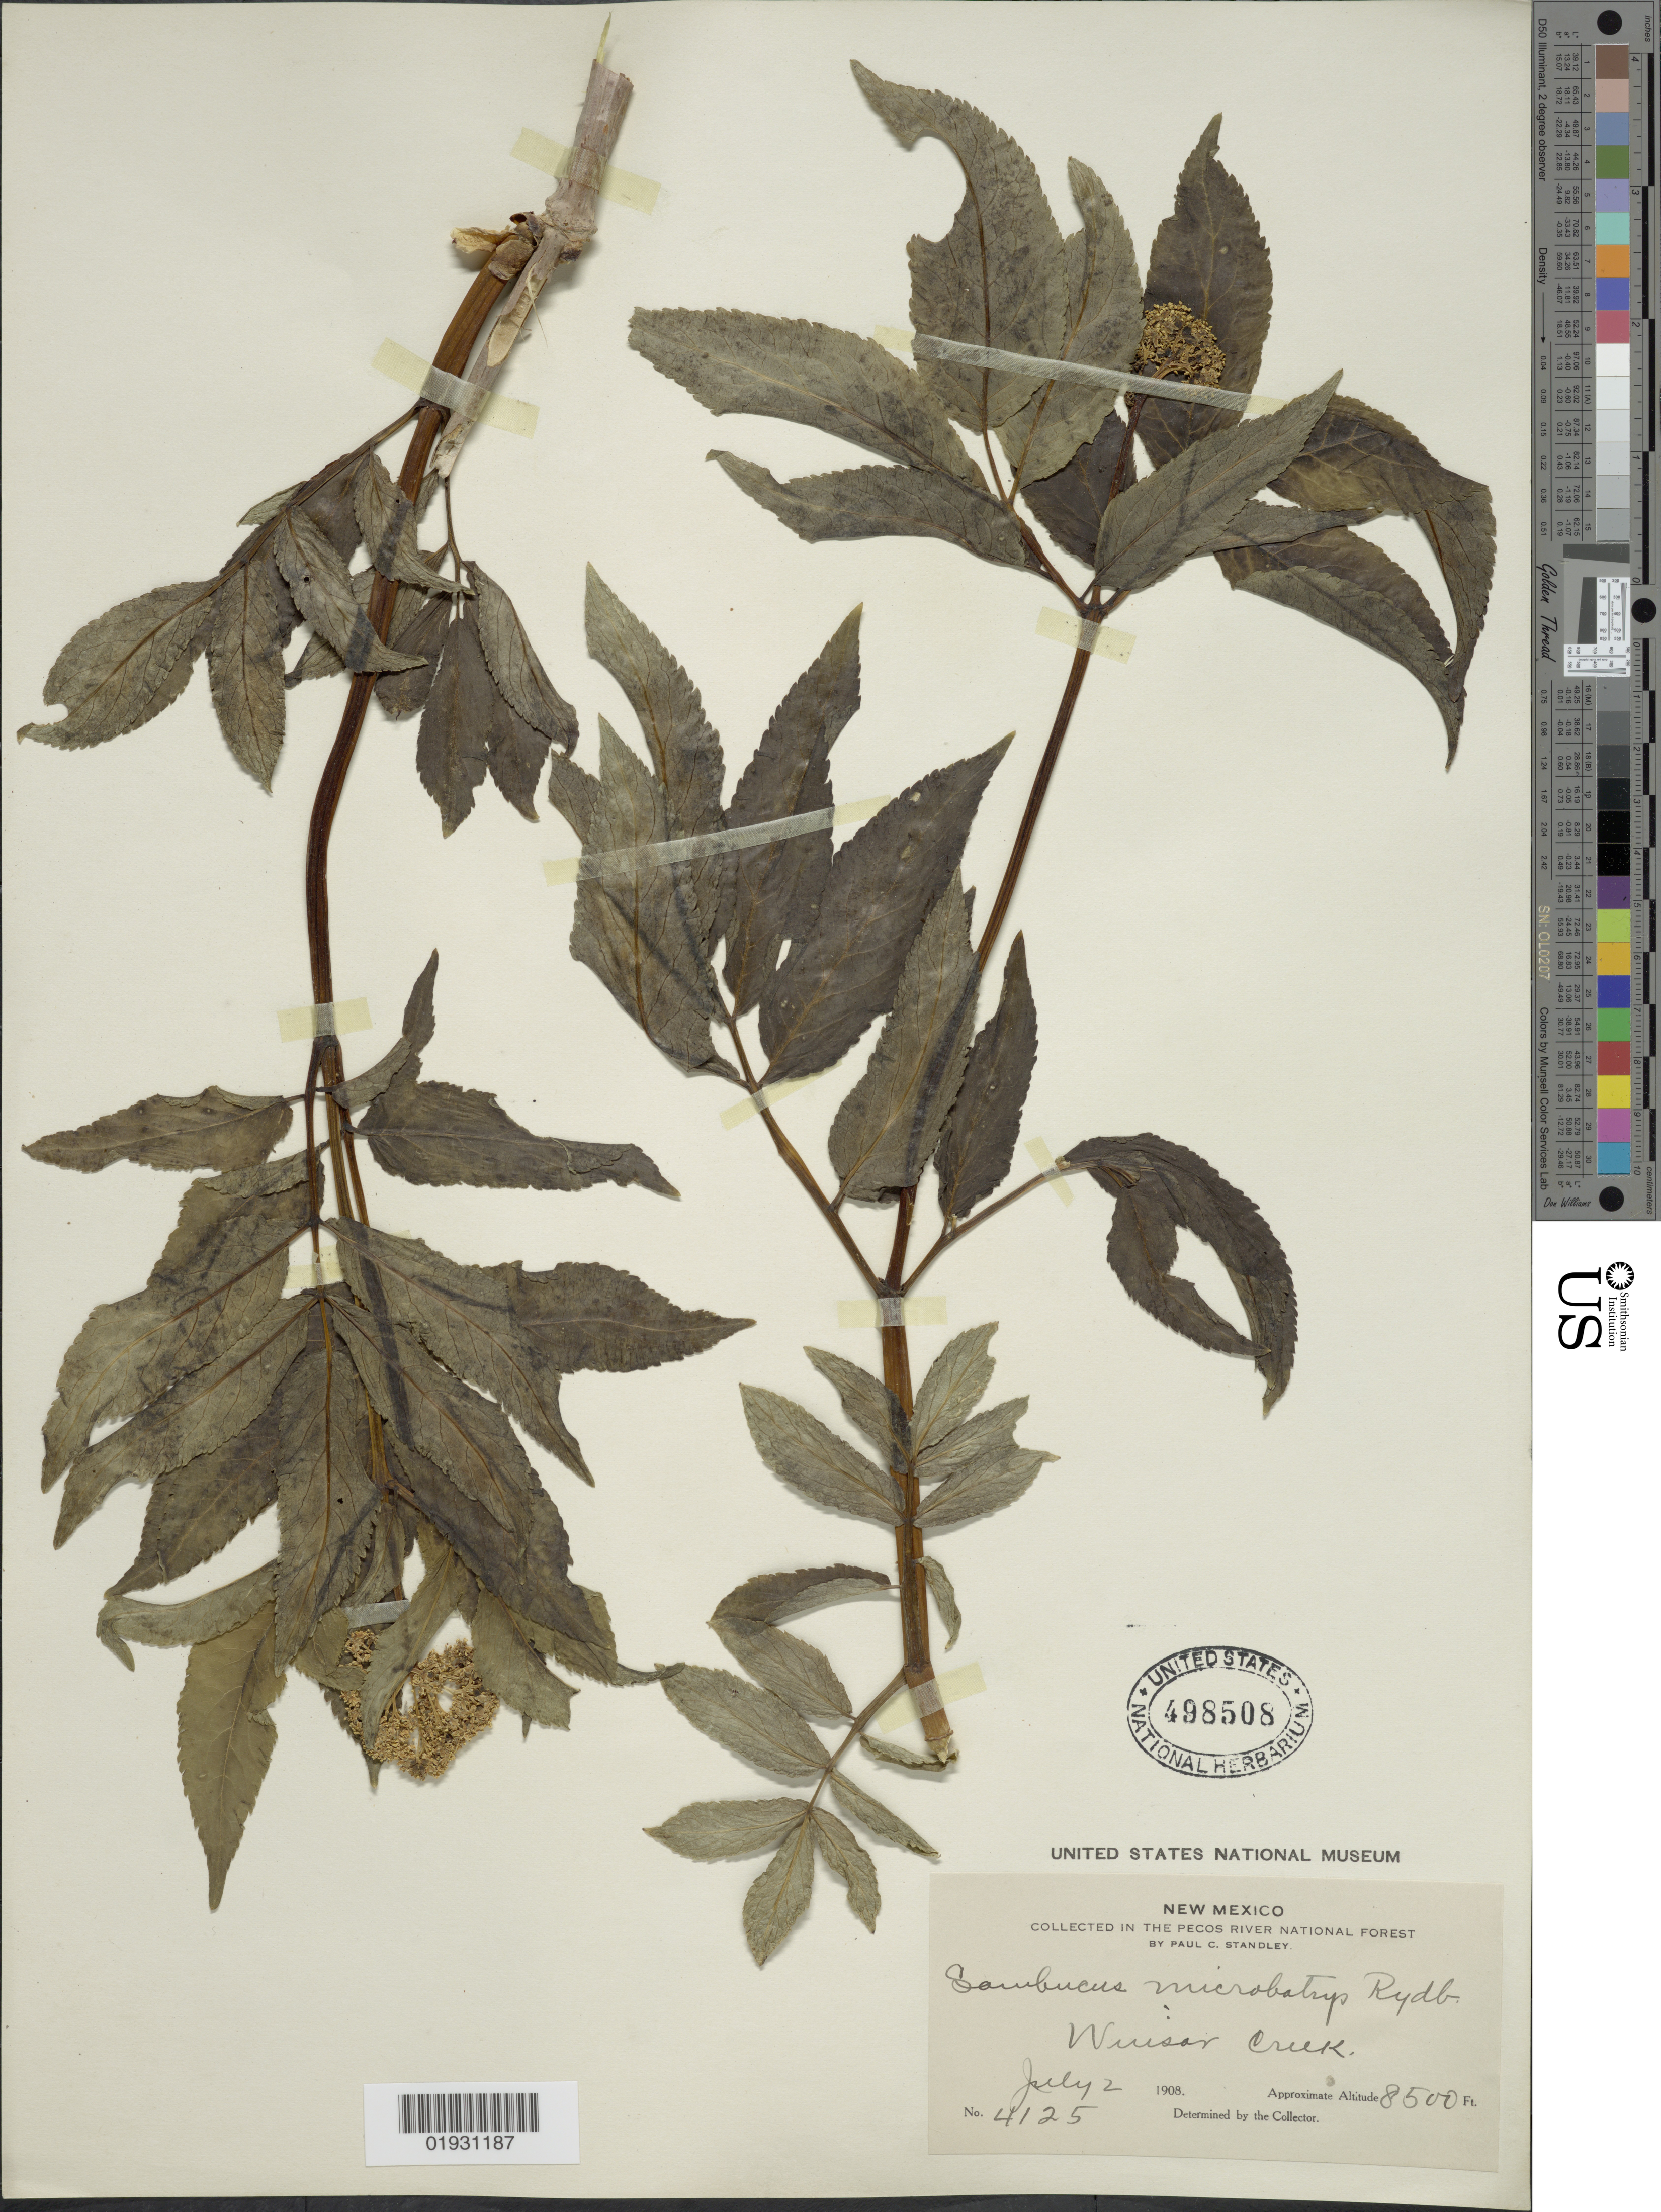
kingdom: Plantae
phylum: Tracheophyta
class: Magnoliopsida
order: Dipsacales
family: Viburnaceae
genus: Sambucus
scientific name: Sambucus microbotrys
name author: Rydb.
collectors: P. C. Standley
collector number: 4125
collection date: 1908-07-02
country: United States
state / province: New Mexico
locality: Pecos River National Forest. Winsar Creek.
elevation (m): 2591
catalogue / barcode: US 498508